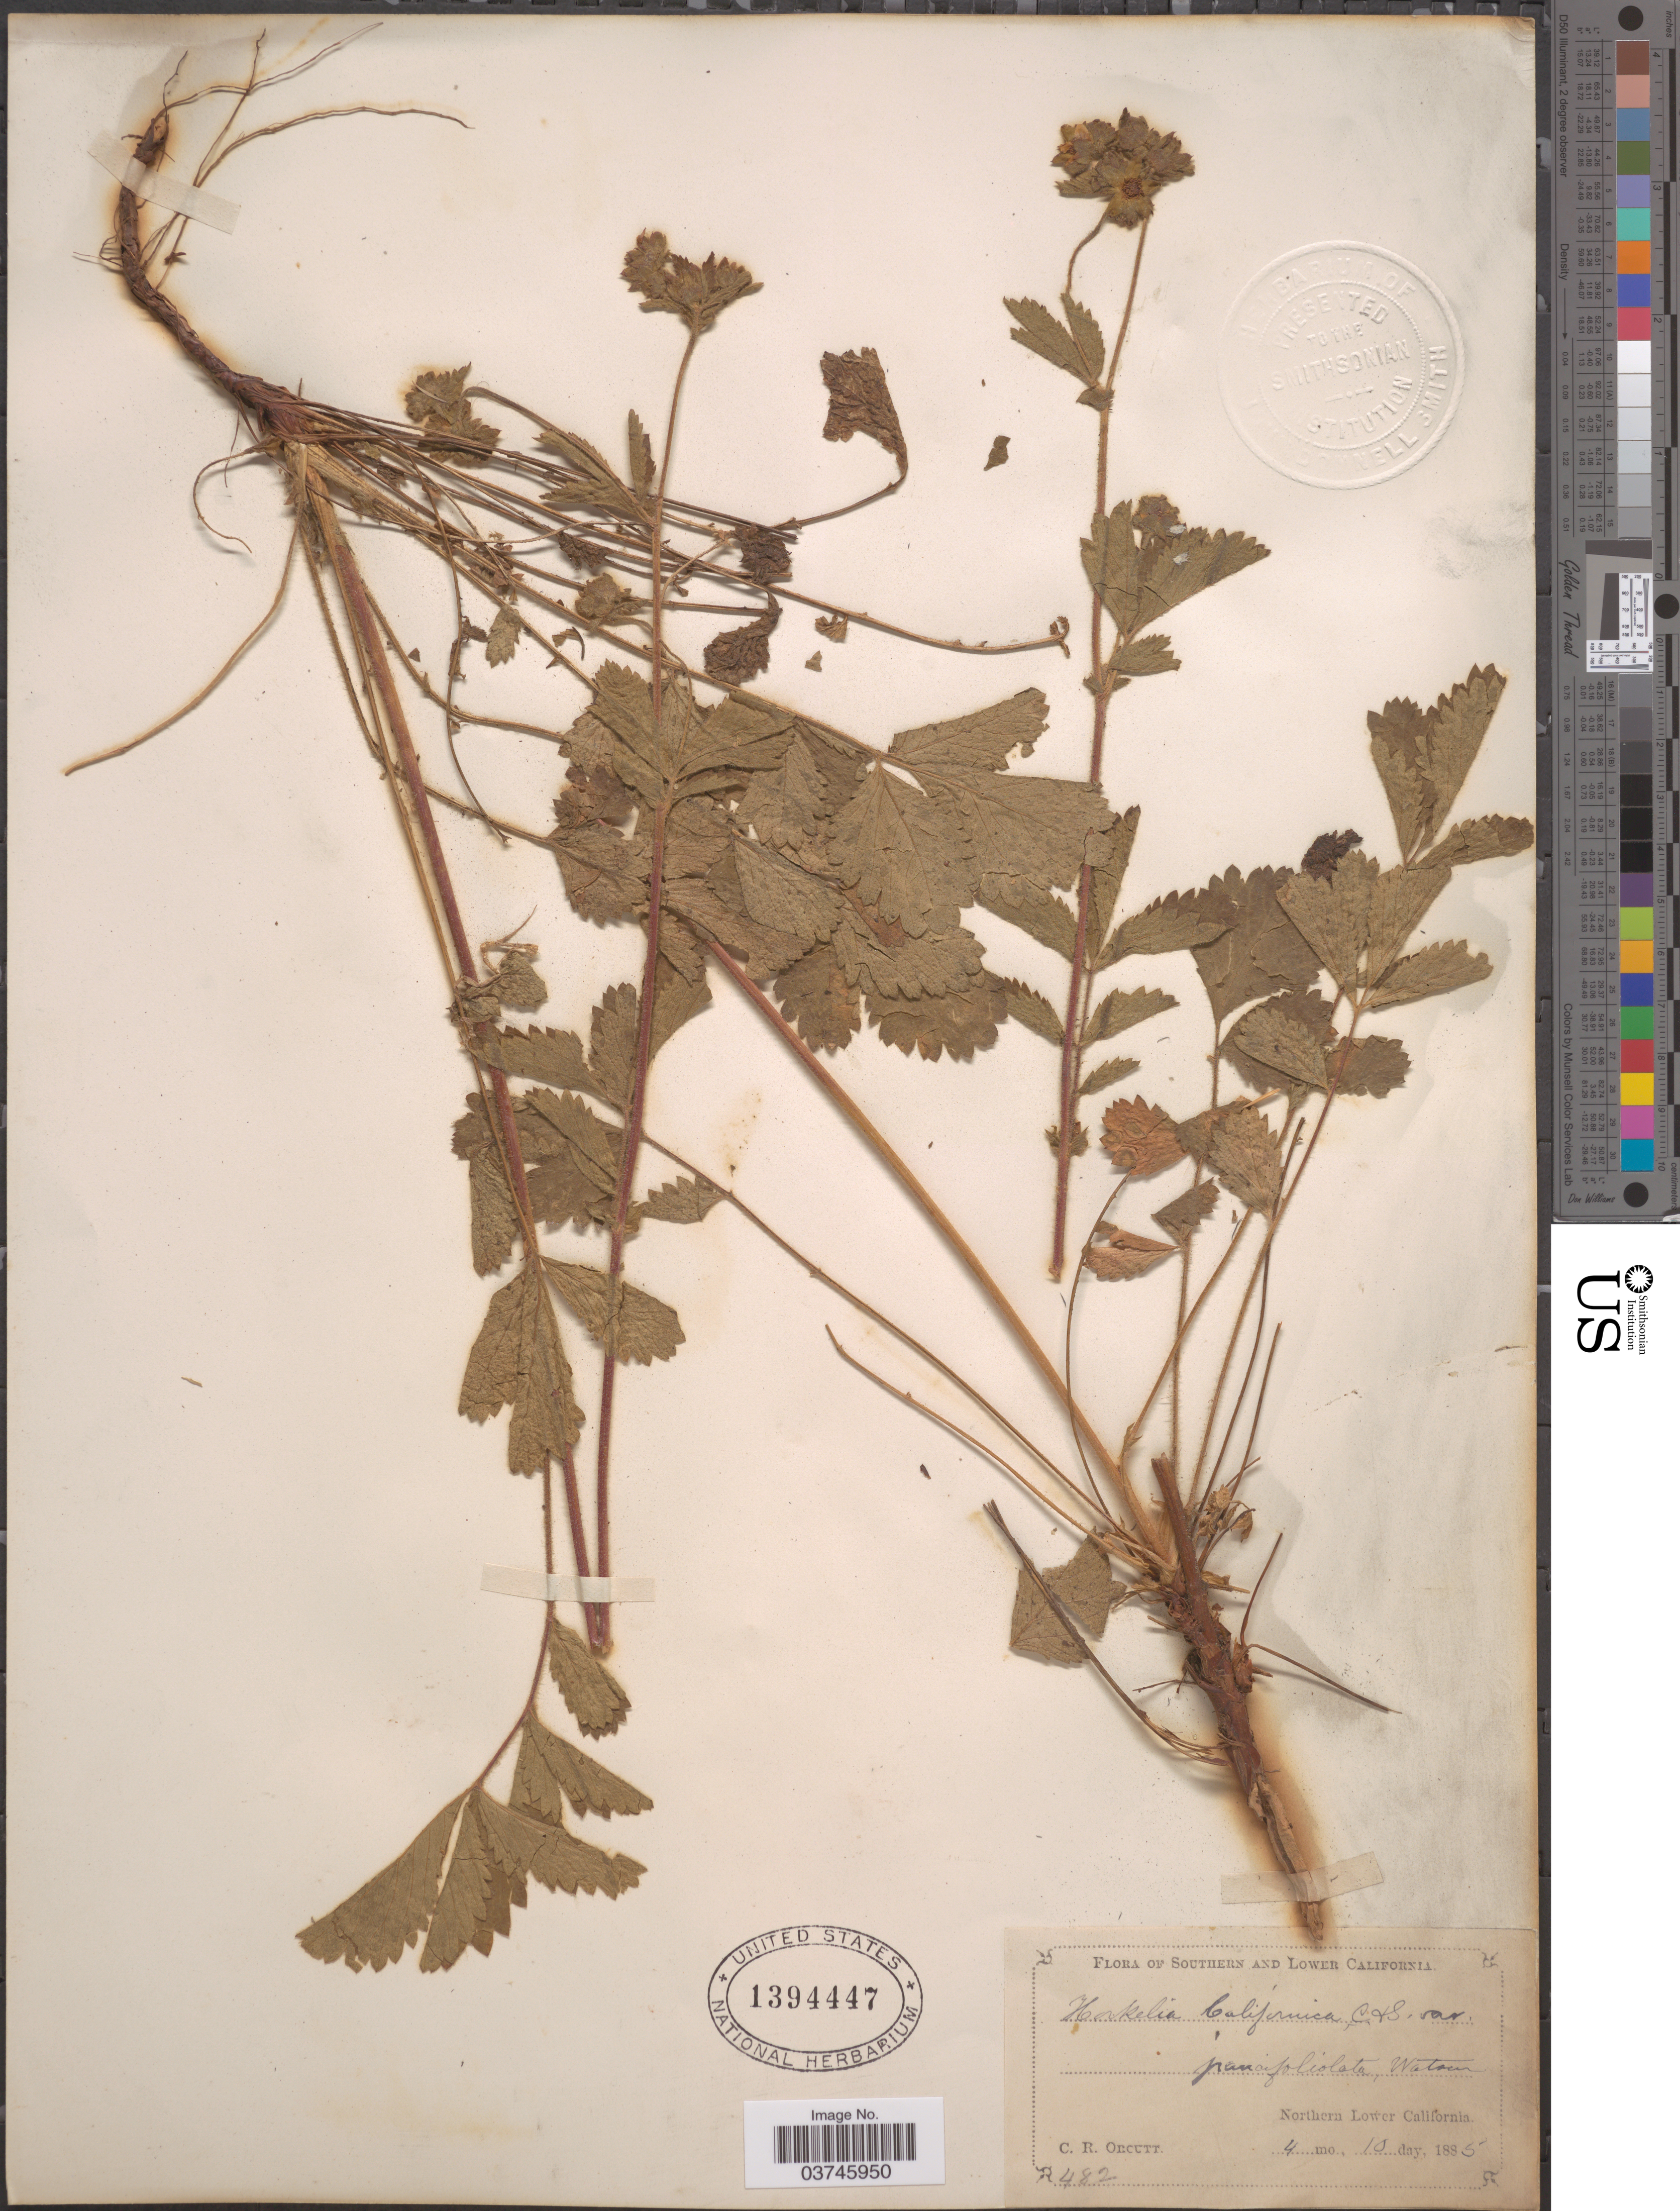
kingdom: Plantae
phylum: Tracheophyta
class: Magnoliopsida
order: Rosales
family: Rosaceae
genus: Potentilla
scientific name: Potentilla californica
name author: (Cham. & Schltdl.) Greene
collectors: C. R. Orcutt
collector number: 482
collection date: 1885-04-10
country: Mexico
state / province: Baja California Norte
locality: Lower California. Northern Lower California.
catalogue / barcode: US 1394447